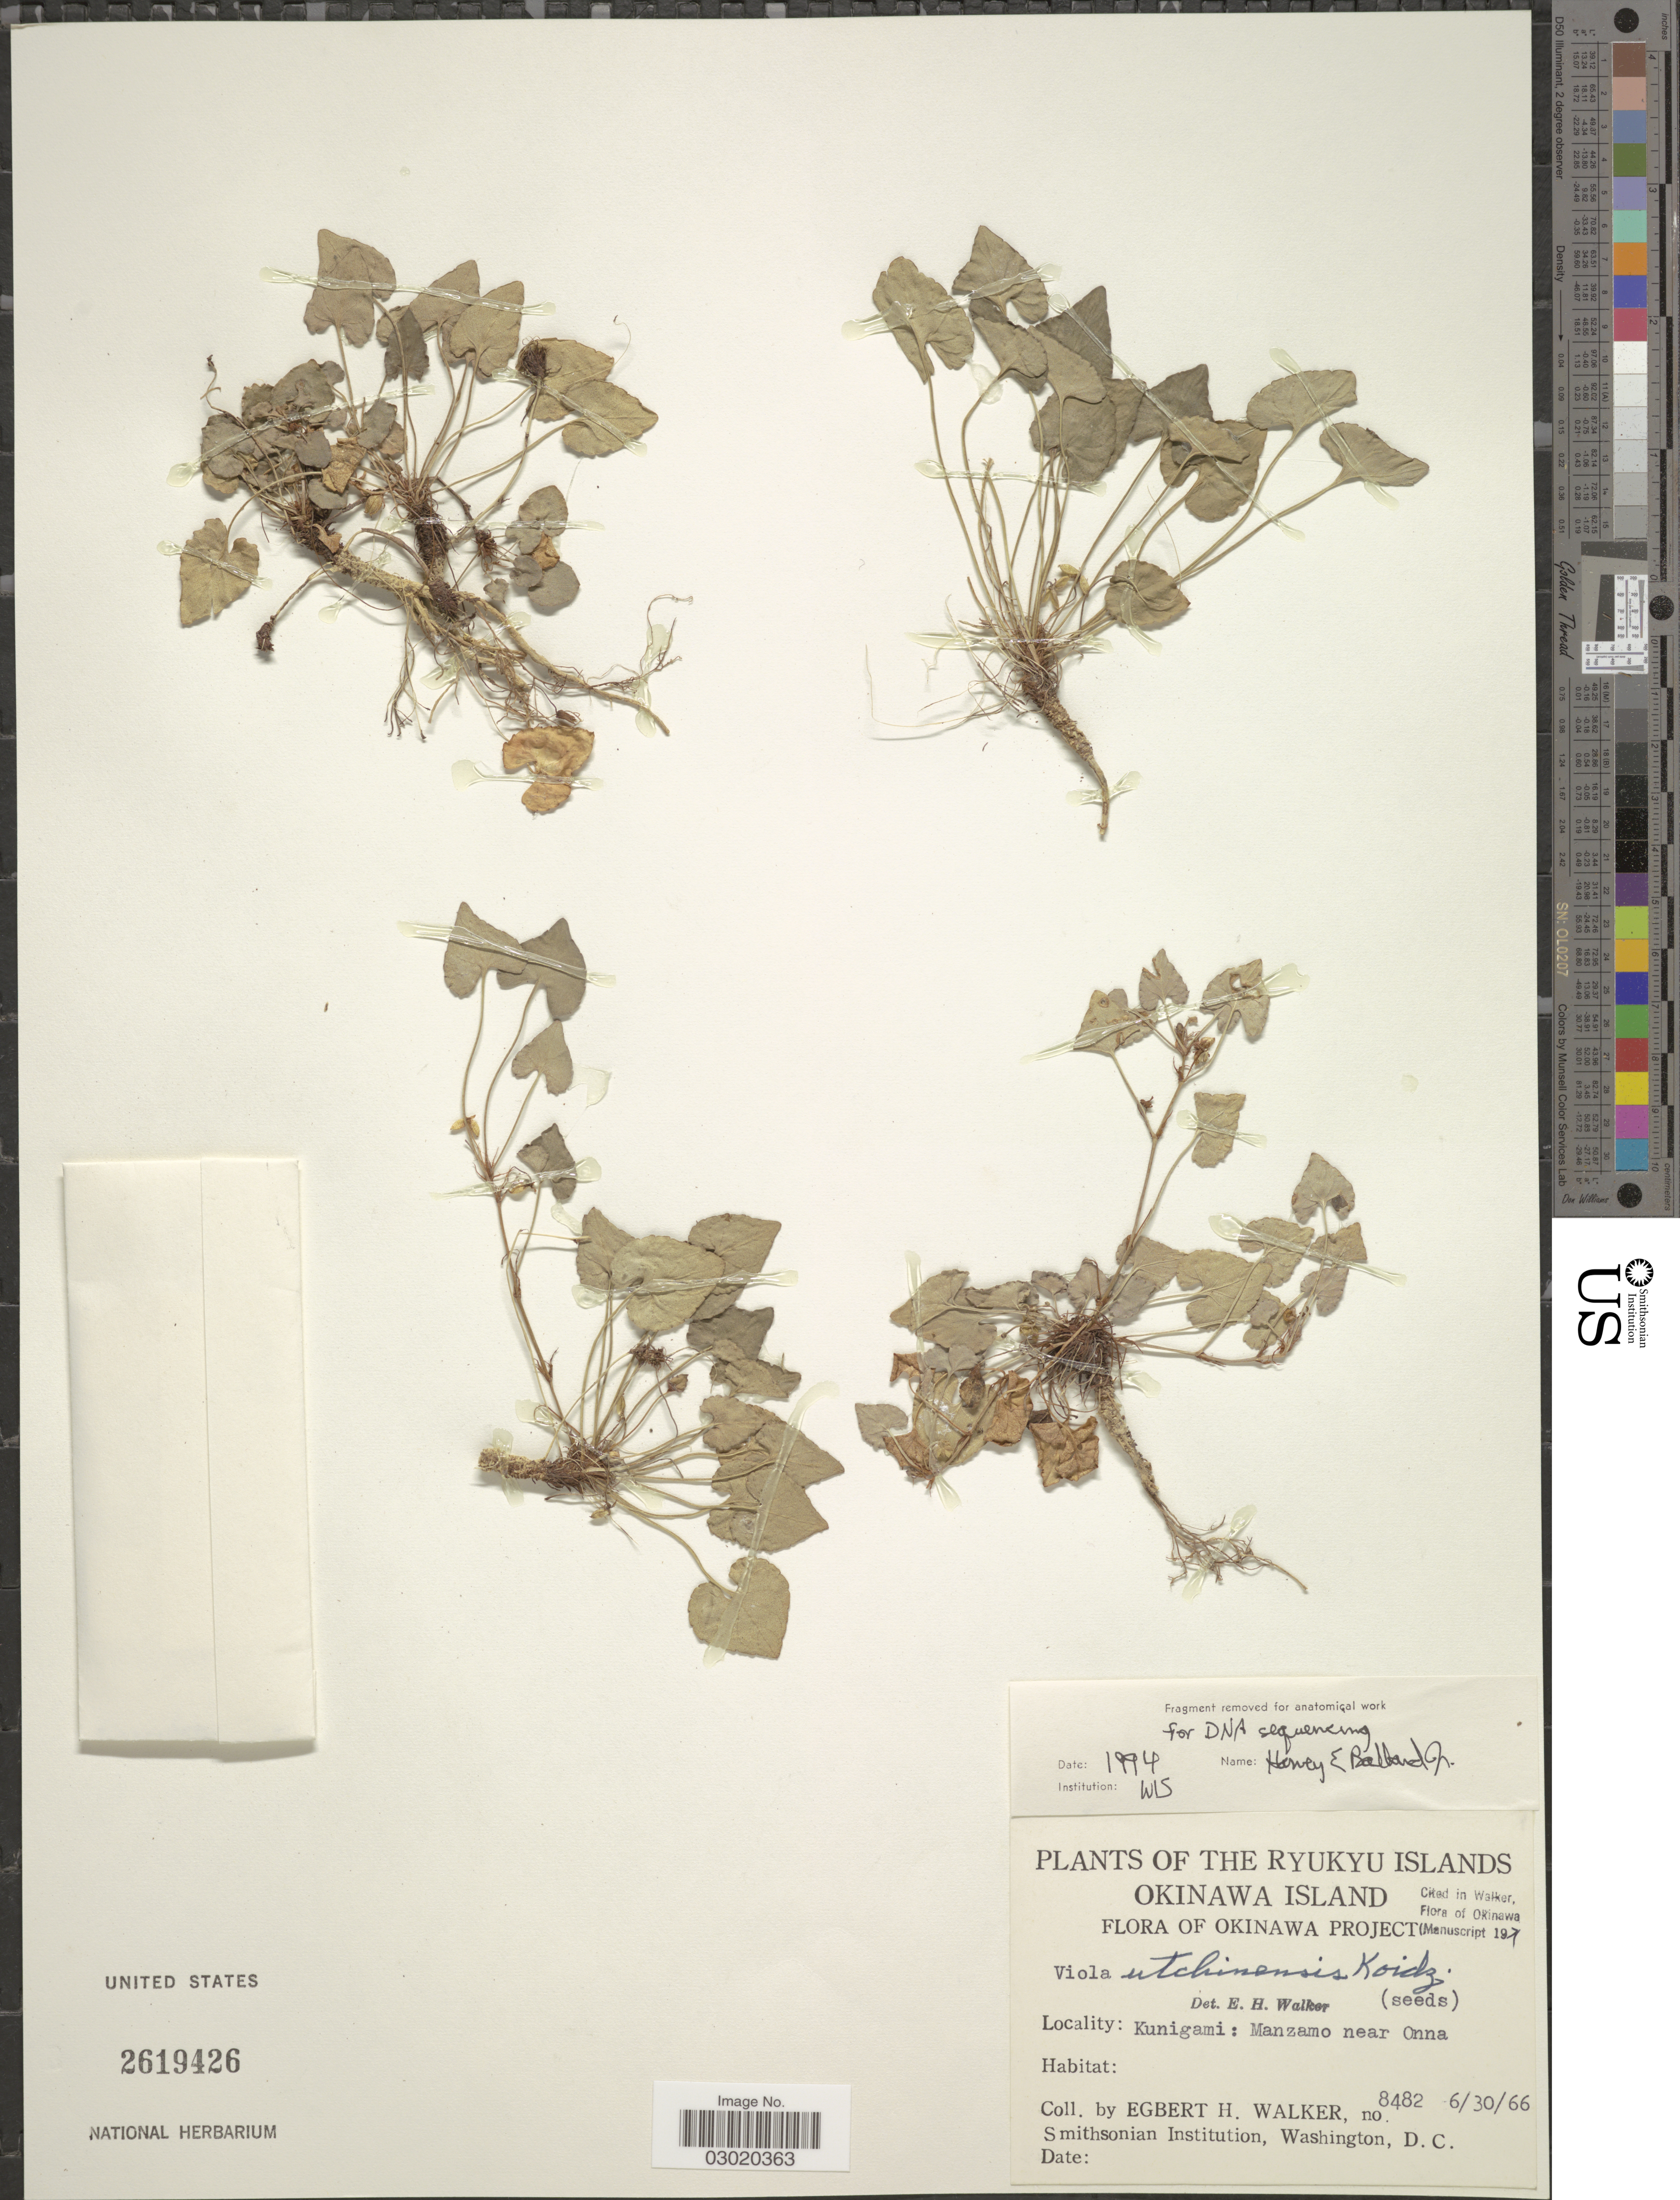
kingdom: Plantae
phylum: Tracheophyta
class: Magnoliopsida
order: Malpighiales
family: Violaceae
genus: Viola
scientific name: Viola utchinensis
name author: Koidz.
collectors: E. H. Walker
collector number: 8482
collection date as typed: Transcribed d/m/y: 30/6/66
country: Japan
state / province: Okinawa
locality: Ryukyu Islands. Okinawa Island. Kunigami: Manzamo near Onna.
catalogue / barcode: US 2619426